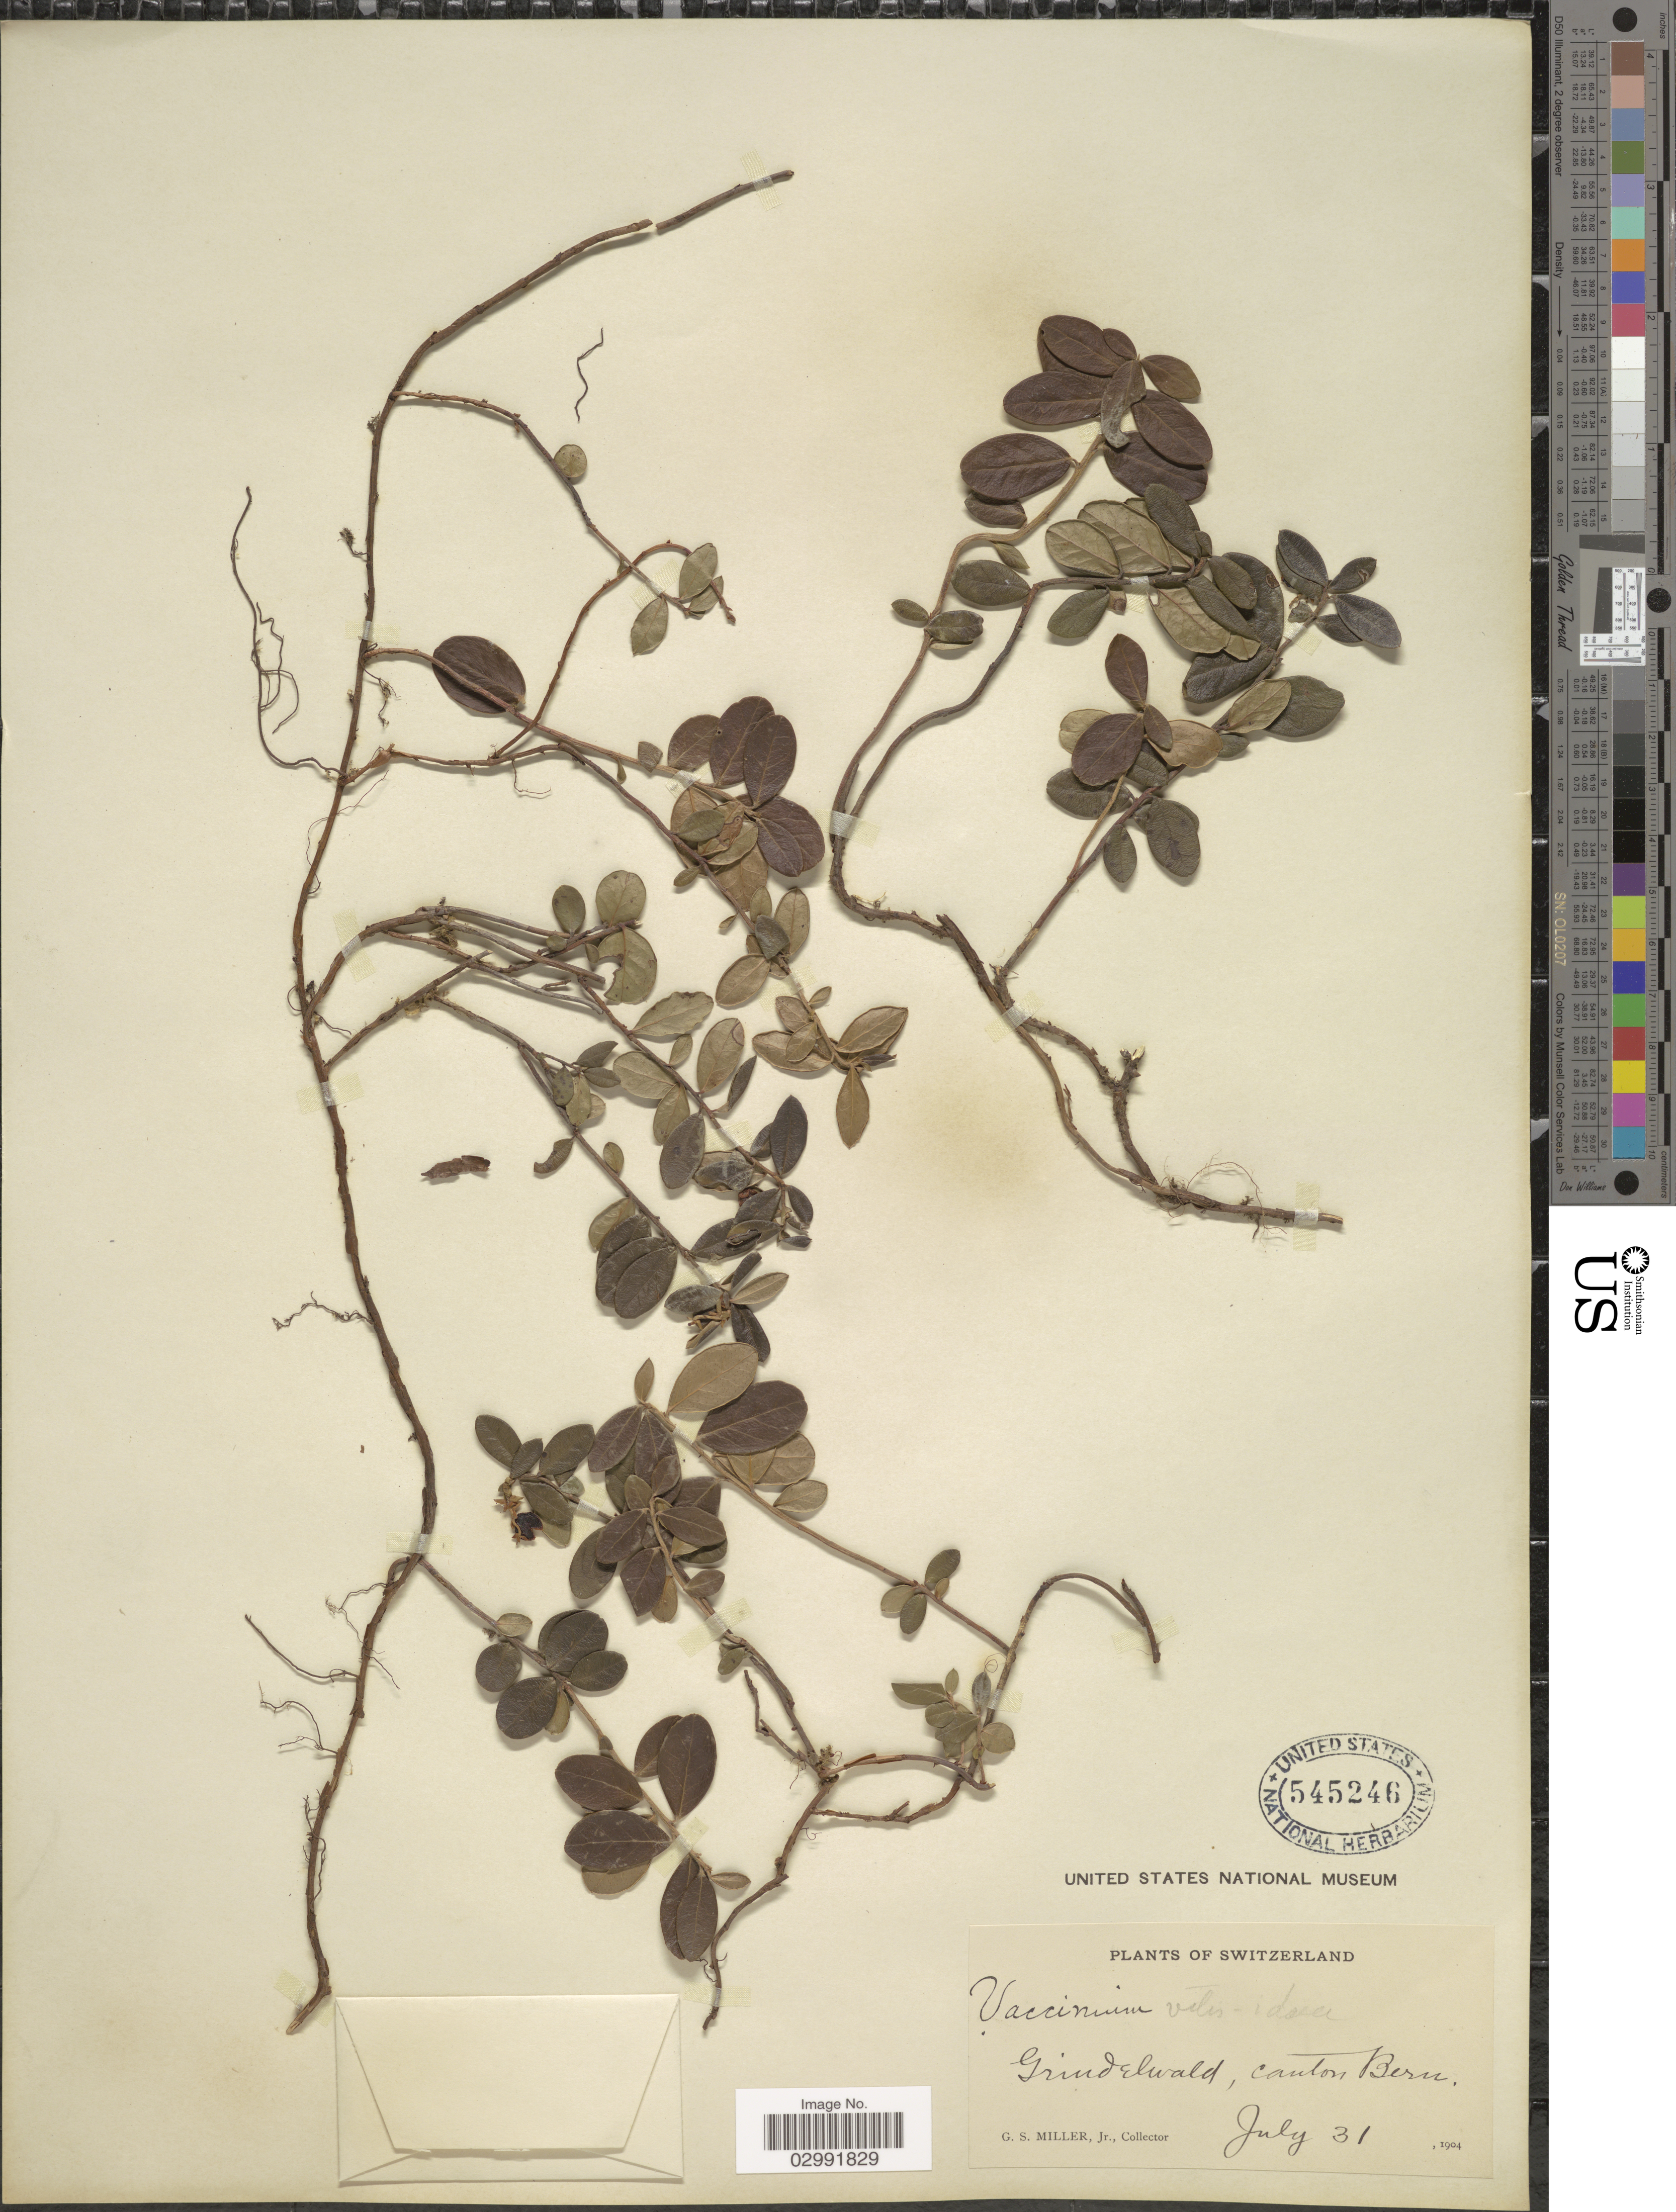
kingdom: Plantae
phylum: Tracheophyta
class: Magnoliopsida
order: Ericales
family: Ericaceae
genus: Vaccinium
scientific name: Vaccinium vitis-idaea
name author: L.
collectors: G. S. Miller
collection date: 1904-07-31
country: Switzerland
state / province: Bern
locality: Grindelwald, canton Bern.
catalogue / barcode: US 545246